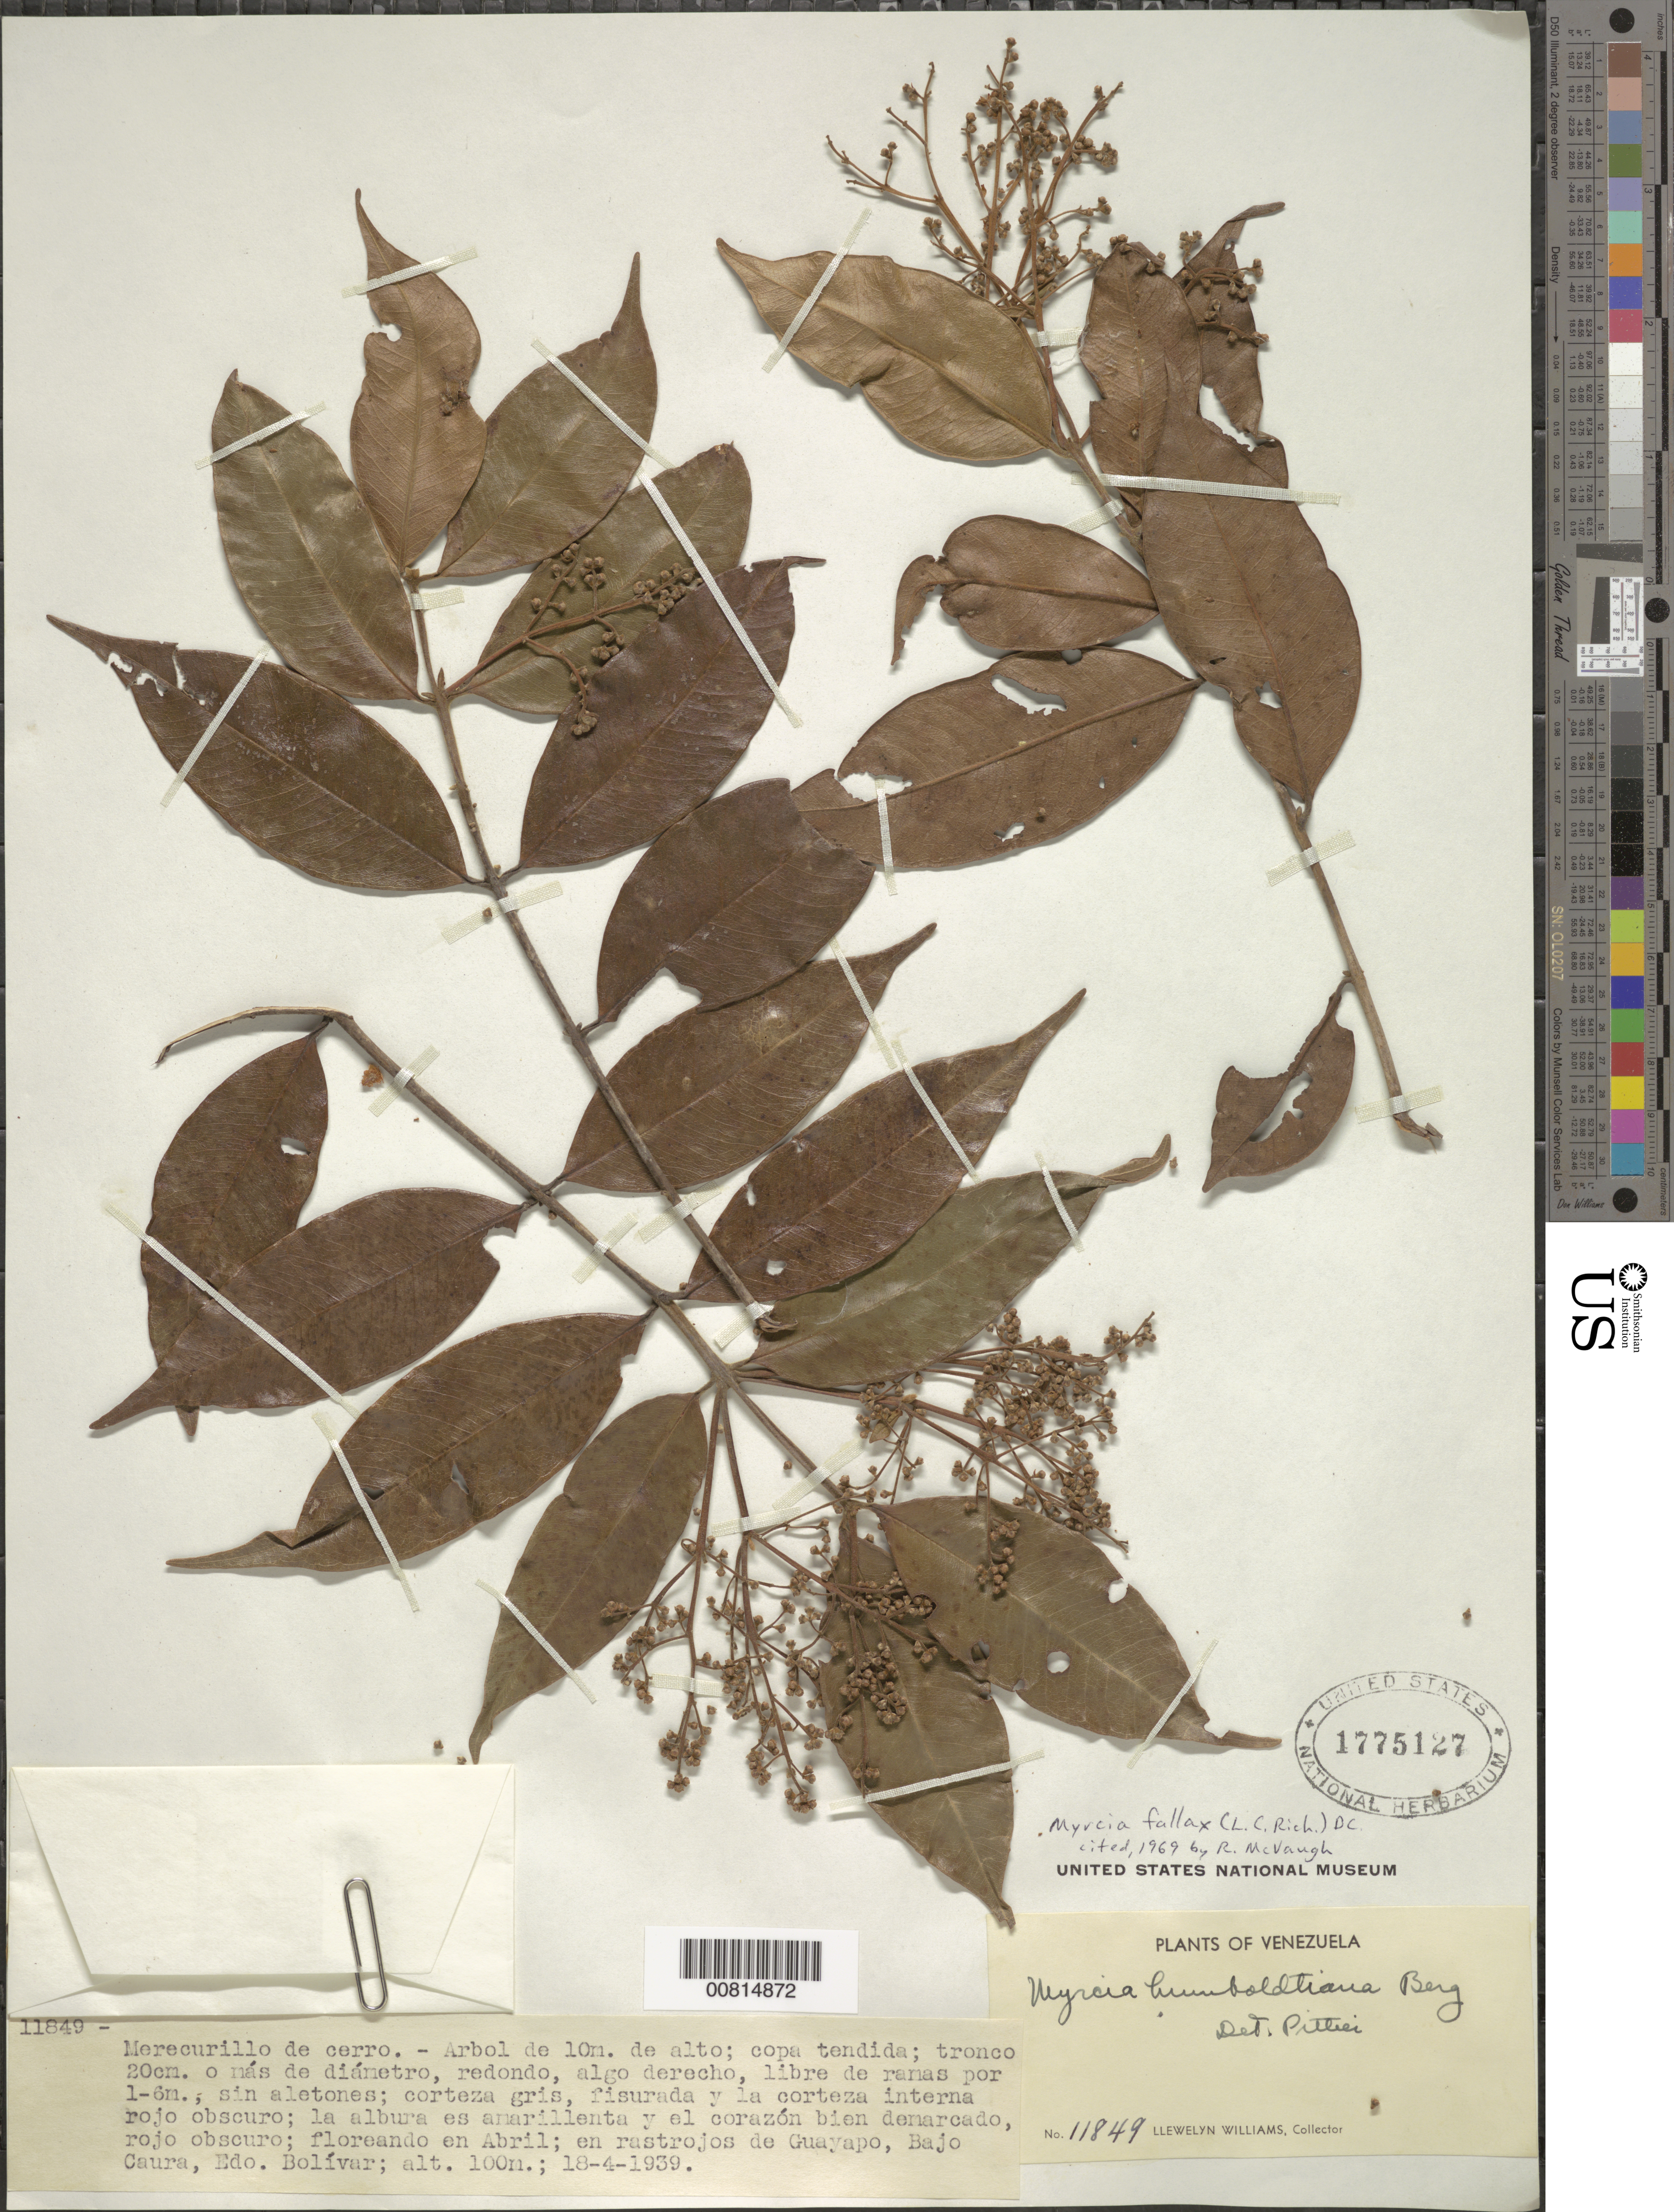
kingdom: Plantae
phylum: Tracheophyta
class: Magnoliopsida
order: Myrtales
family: Myrtaceae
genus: Myrcia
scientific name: Myrcia fallax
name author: (Rich.) DC.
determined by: McVaugh, R.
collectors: Ll. Williams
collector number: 11849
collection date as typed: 18-Apr-39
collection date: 1939-04-18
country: Venezuela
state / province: Bolívar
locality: Guayapo, Bajo Caura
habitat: Rastrojos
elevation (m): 100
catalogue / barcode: US 1775127